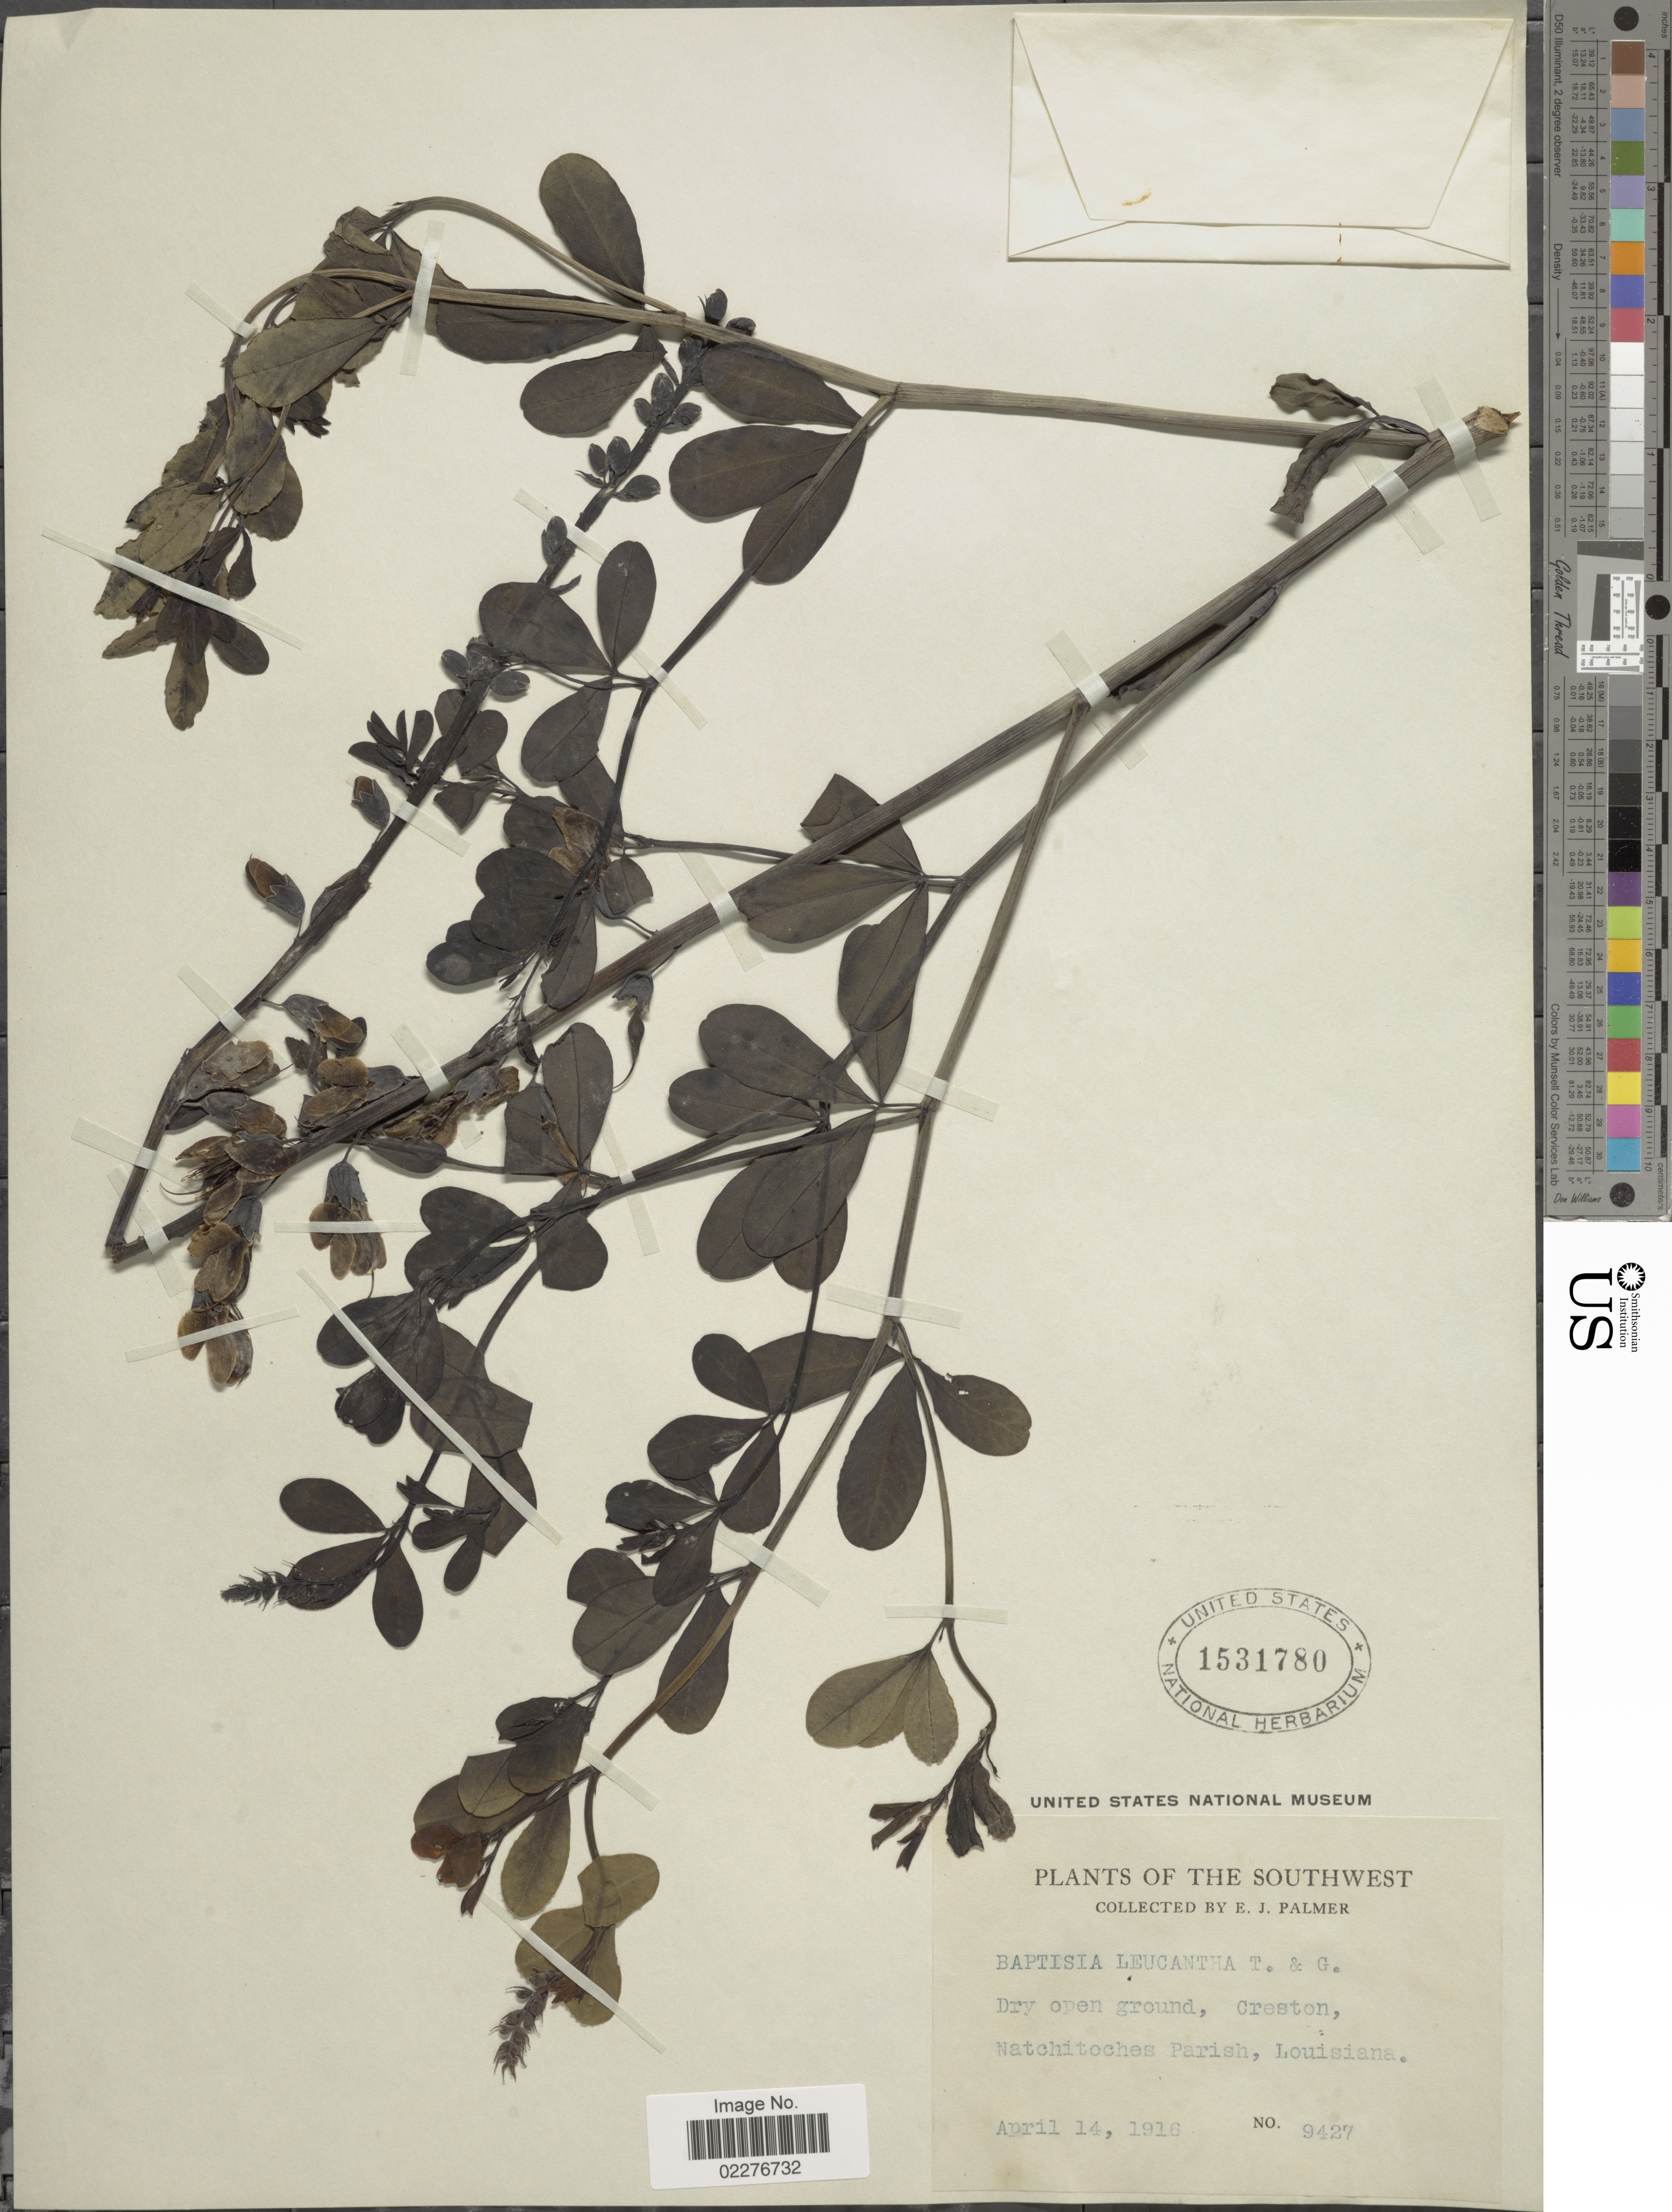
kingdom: Plantae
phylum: Tracheophyta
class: Magnoliopsida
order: Fabales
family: Fabaceae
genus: Baptisia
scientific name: Baptisia leucantha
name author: Torr. & A. Gray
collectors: E. J. Palmer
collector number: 9427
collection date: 1916-04-14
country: United States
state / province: Louisiana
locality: The Southwest, Dry open ground, Creston, Natchitoches Parish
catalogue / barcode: US 1531780